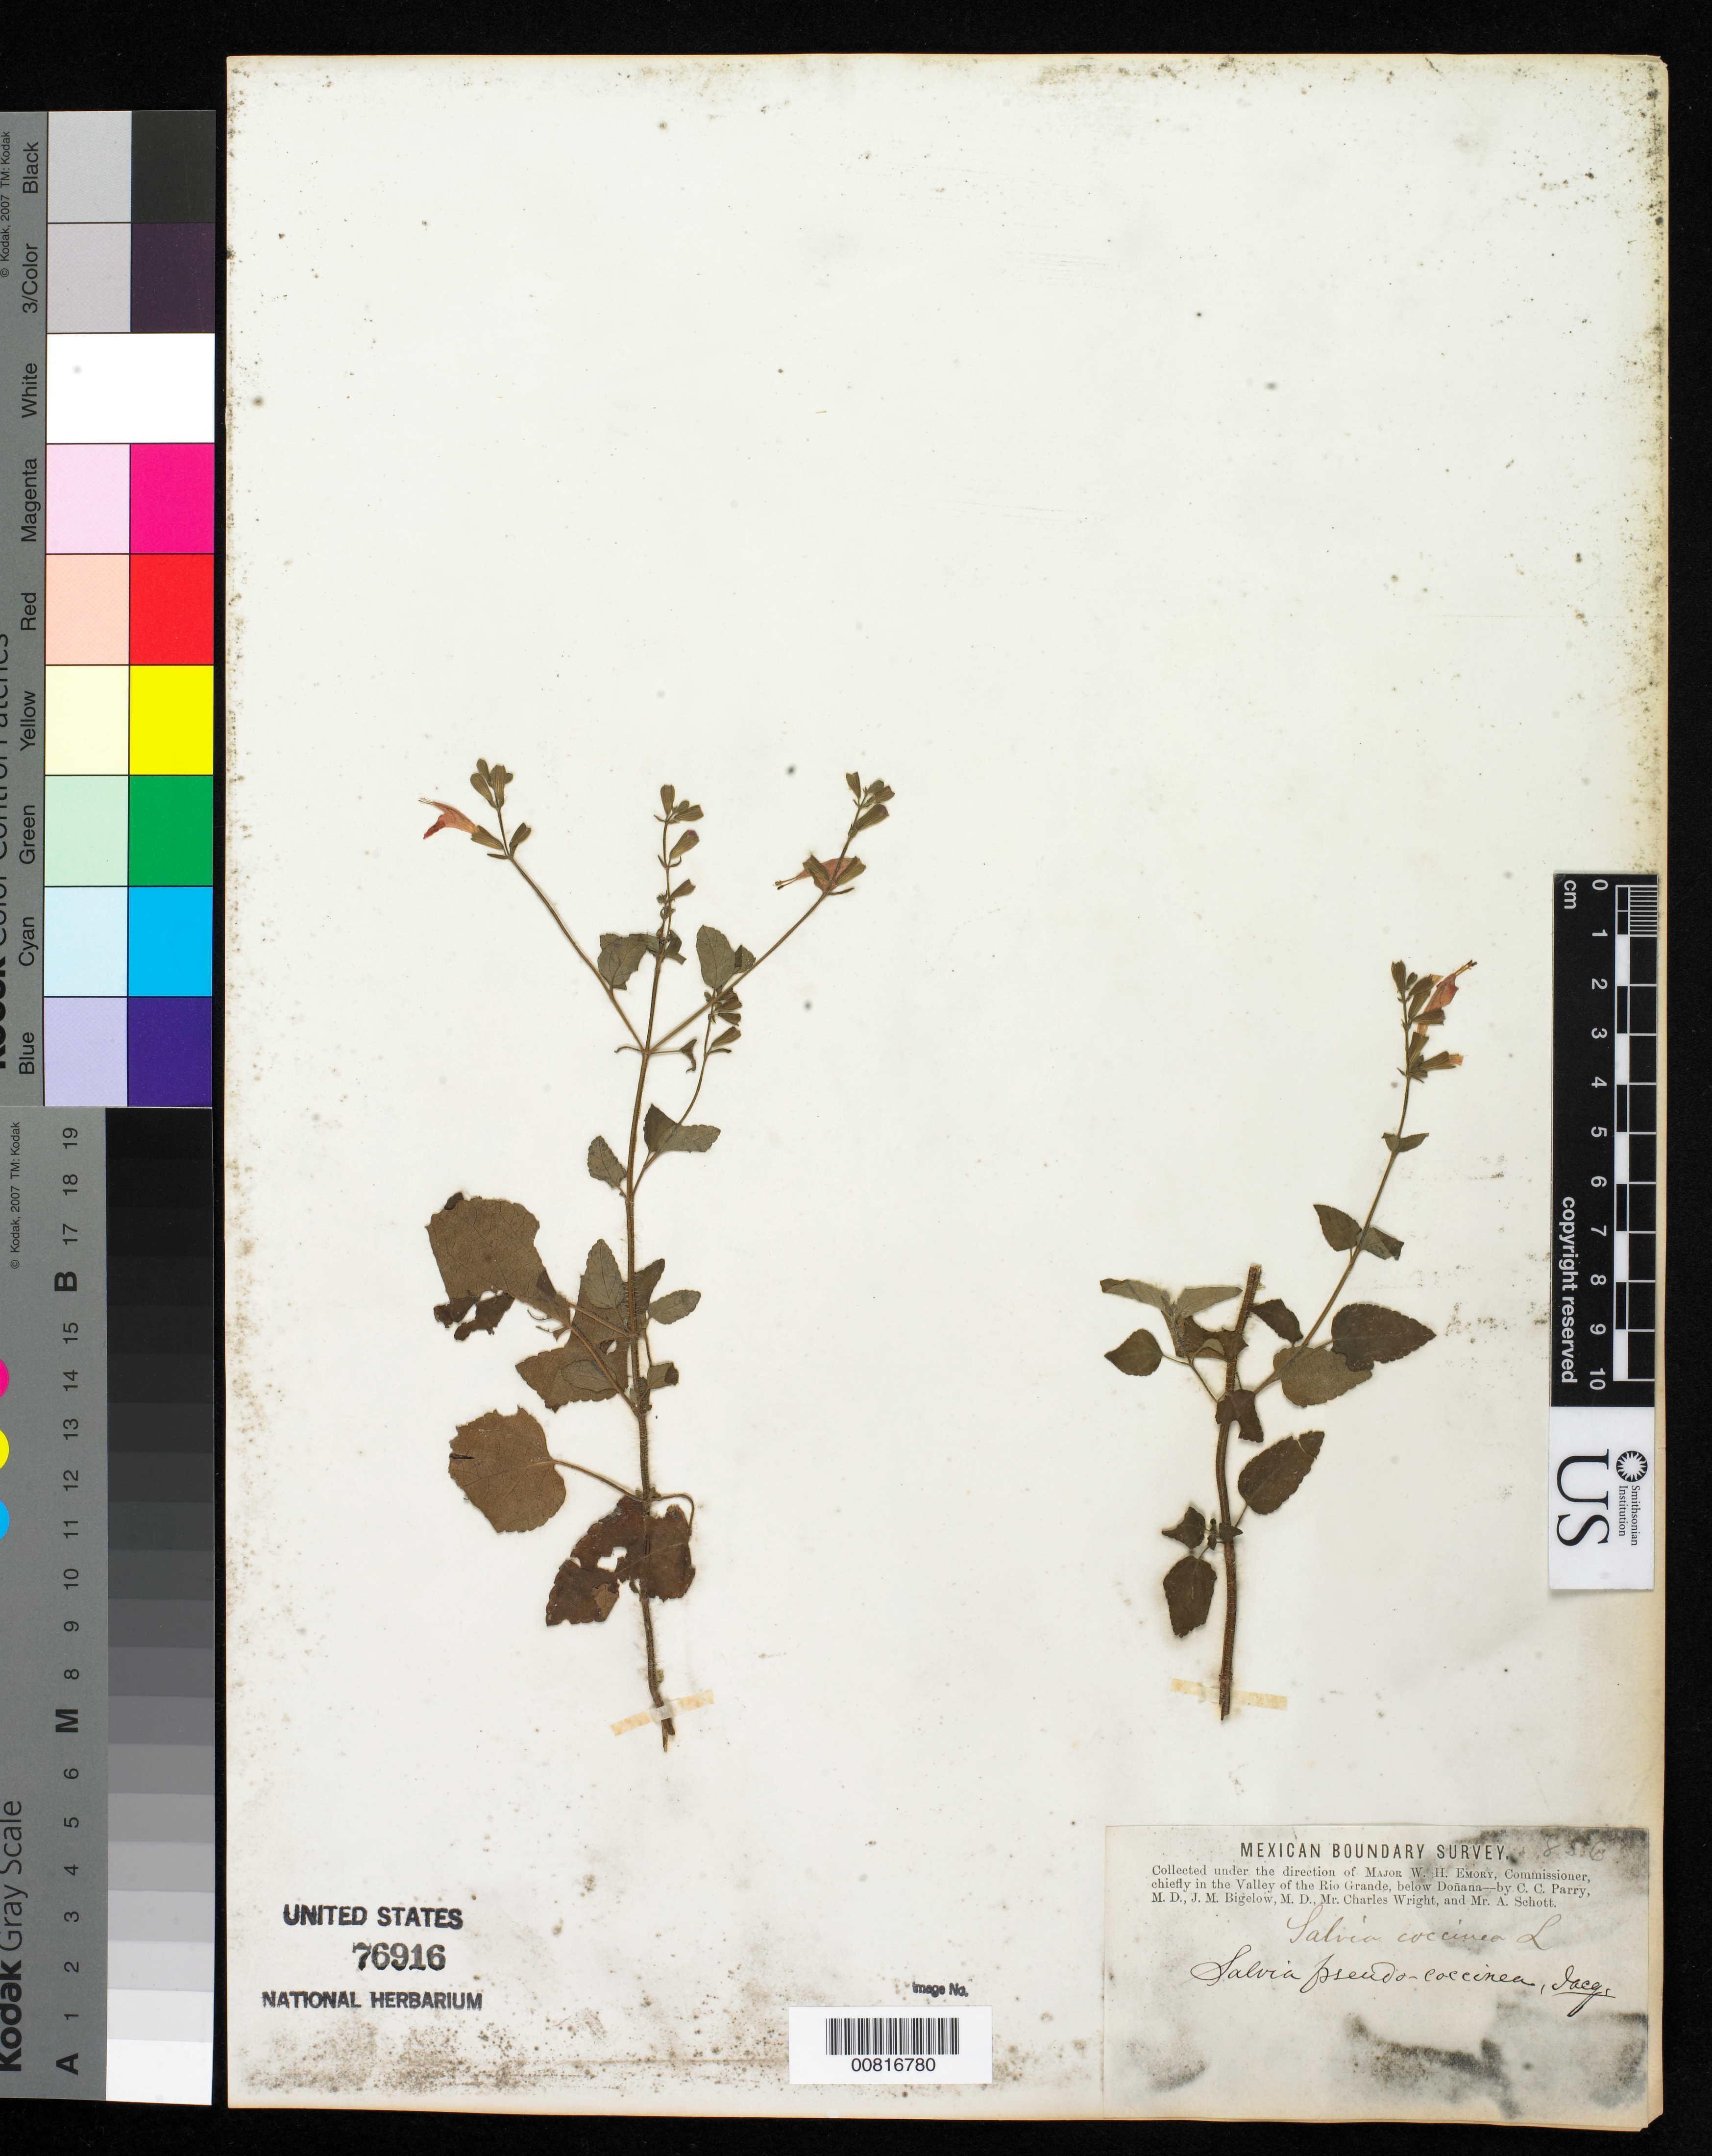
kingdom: Plantae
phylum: Tracheophyta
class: Magnoliopsida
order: Lamiales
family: Lamiaceae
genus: Salvia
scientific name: Salvia coccinea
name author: B. Juss. ex Etl.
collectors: C. C. Parry, J. M. Bigelow, C. Wright & A. C. V. Schott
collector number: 856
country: United States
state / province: New Mexico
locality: Valley of the Rio Grande, below Doñana, New Mexico.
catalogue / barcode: US 76916